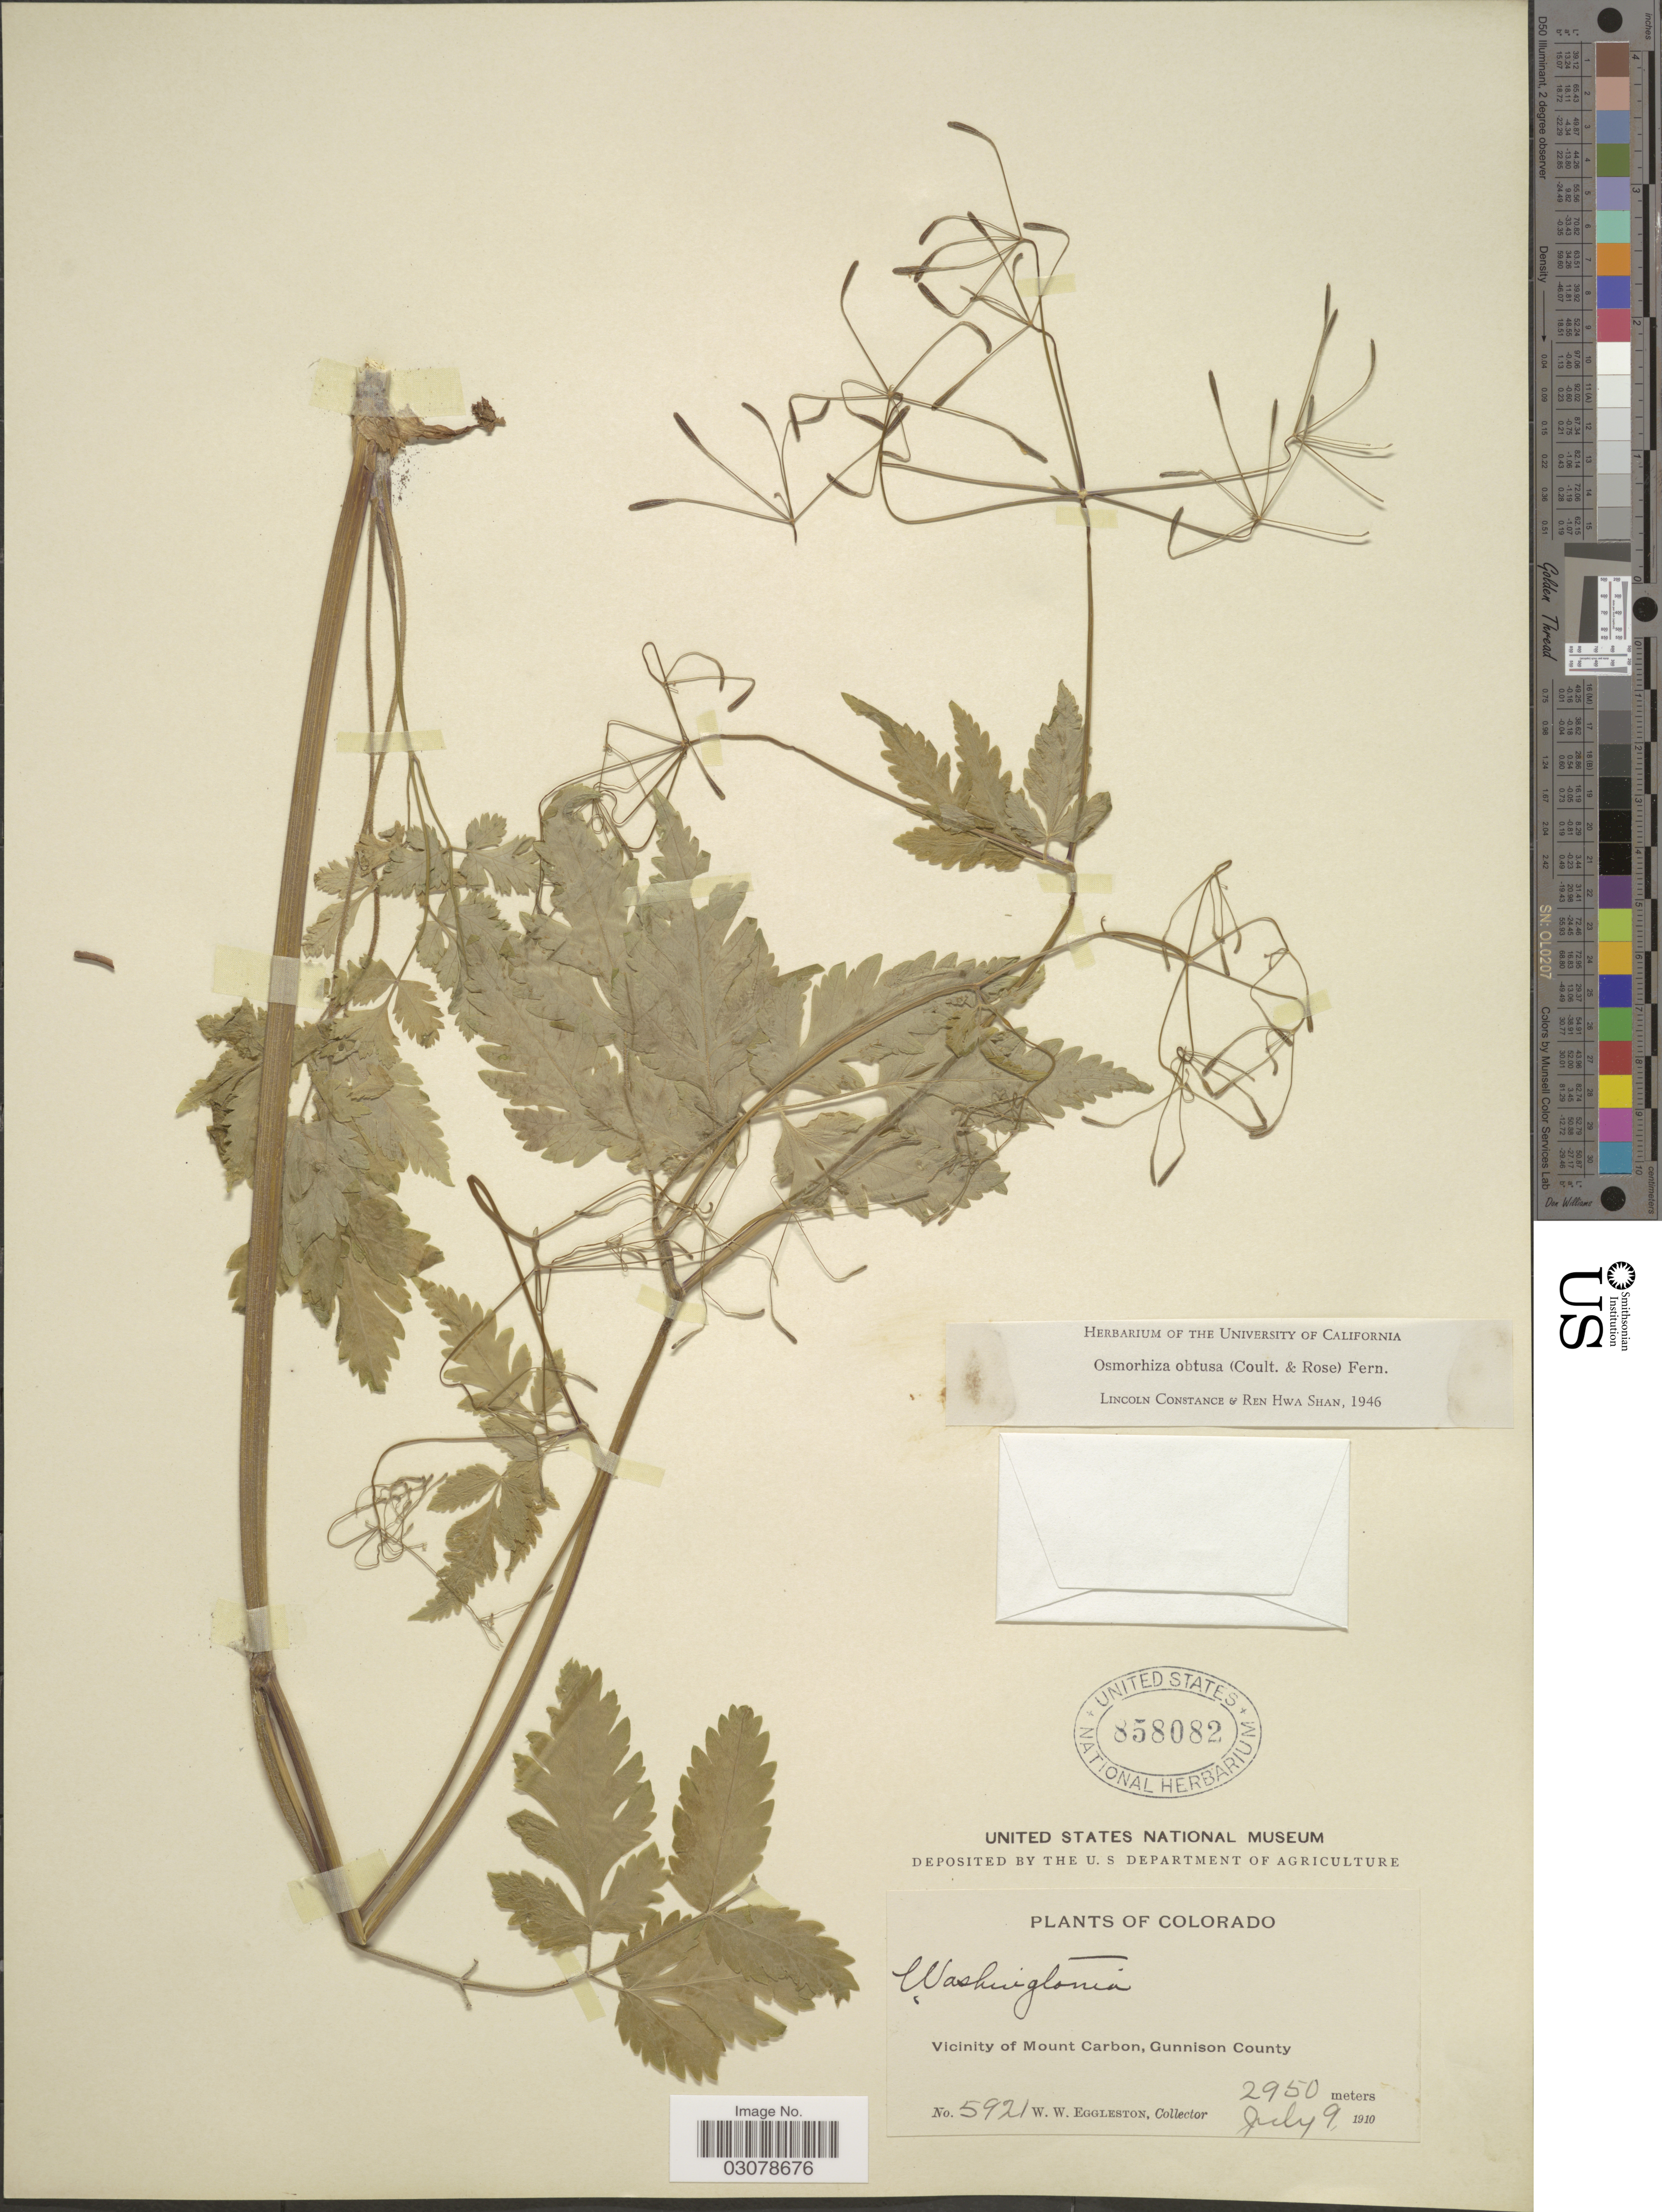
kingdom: Plantae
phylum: Tracheophyta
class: Magnoliopsida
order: Apiales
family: Apiaceae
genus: Osmorhiza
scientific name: Osmorhiza obtusa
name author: (J.M. Coult. & Rose) Fernald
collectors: W. W. Eggleston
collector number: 5921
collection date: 1910-07-09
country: United States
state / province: Colorado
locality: Vicinity of Mount Carbon, Gunnison County.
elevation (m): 2950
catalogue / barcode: US 858082